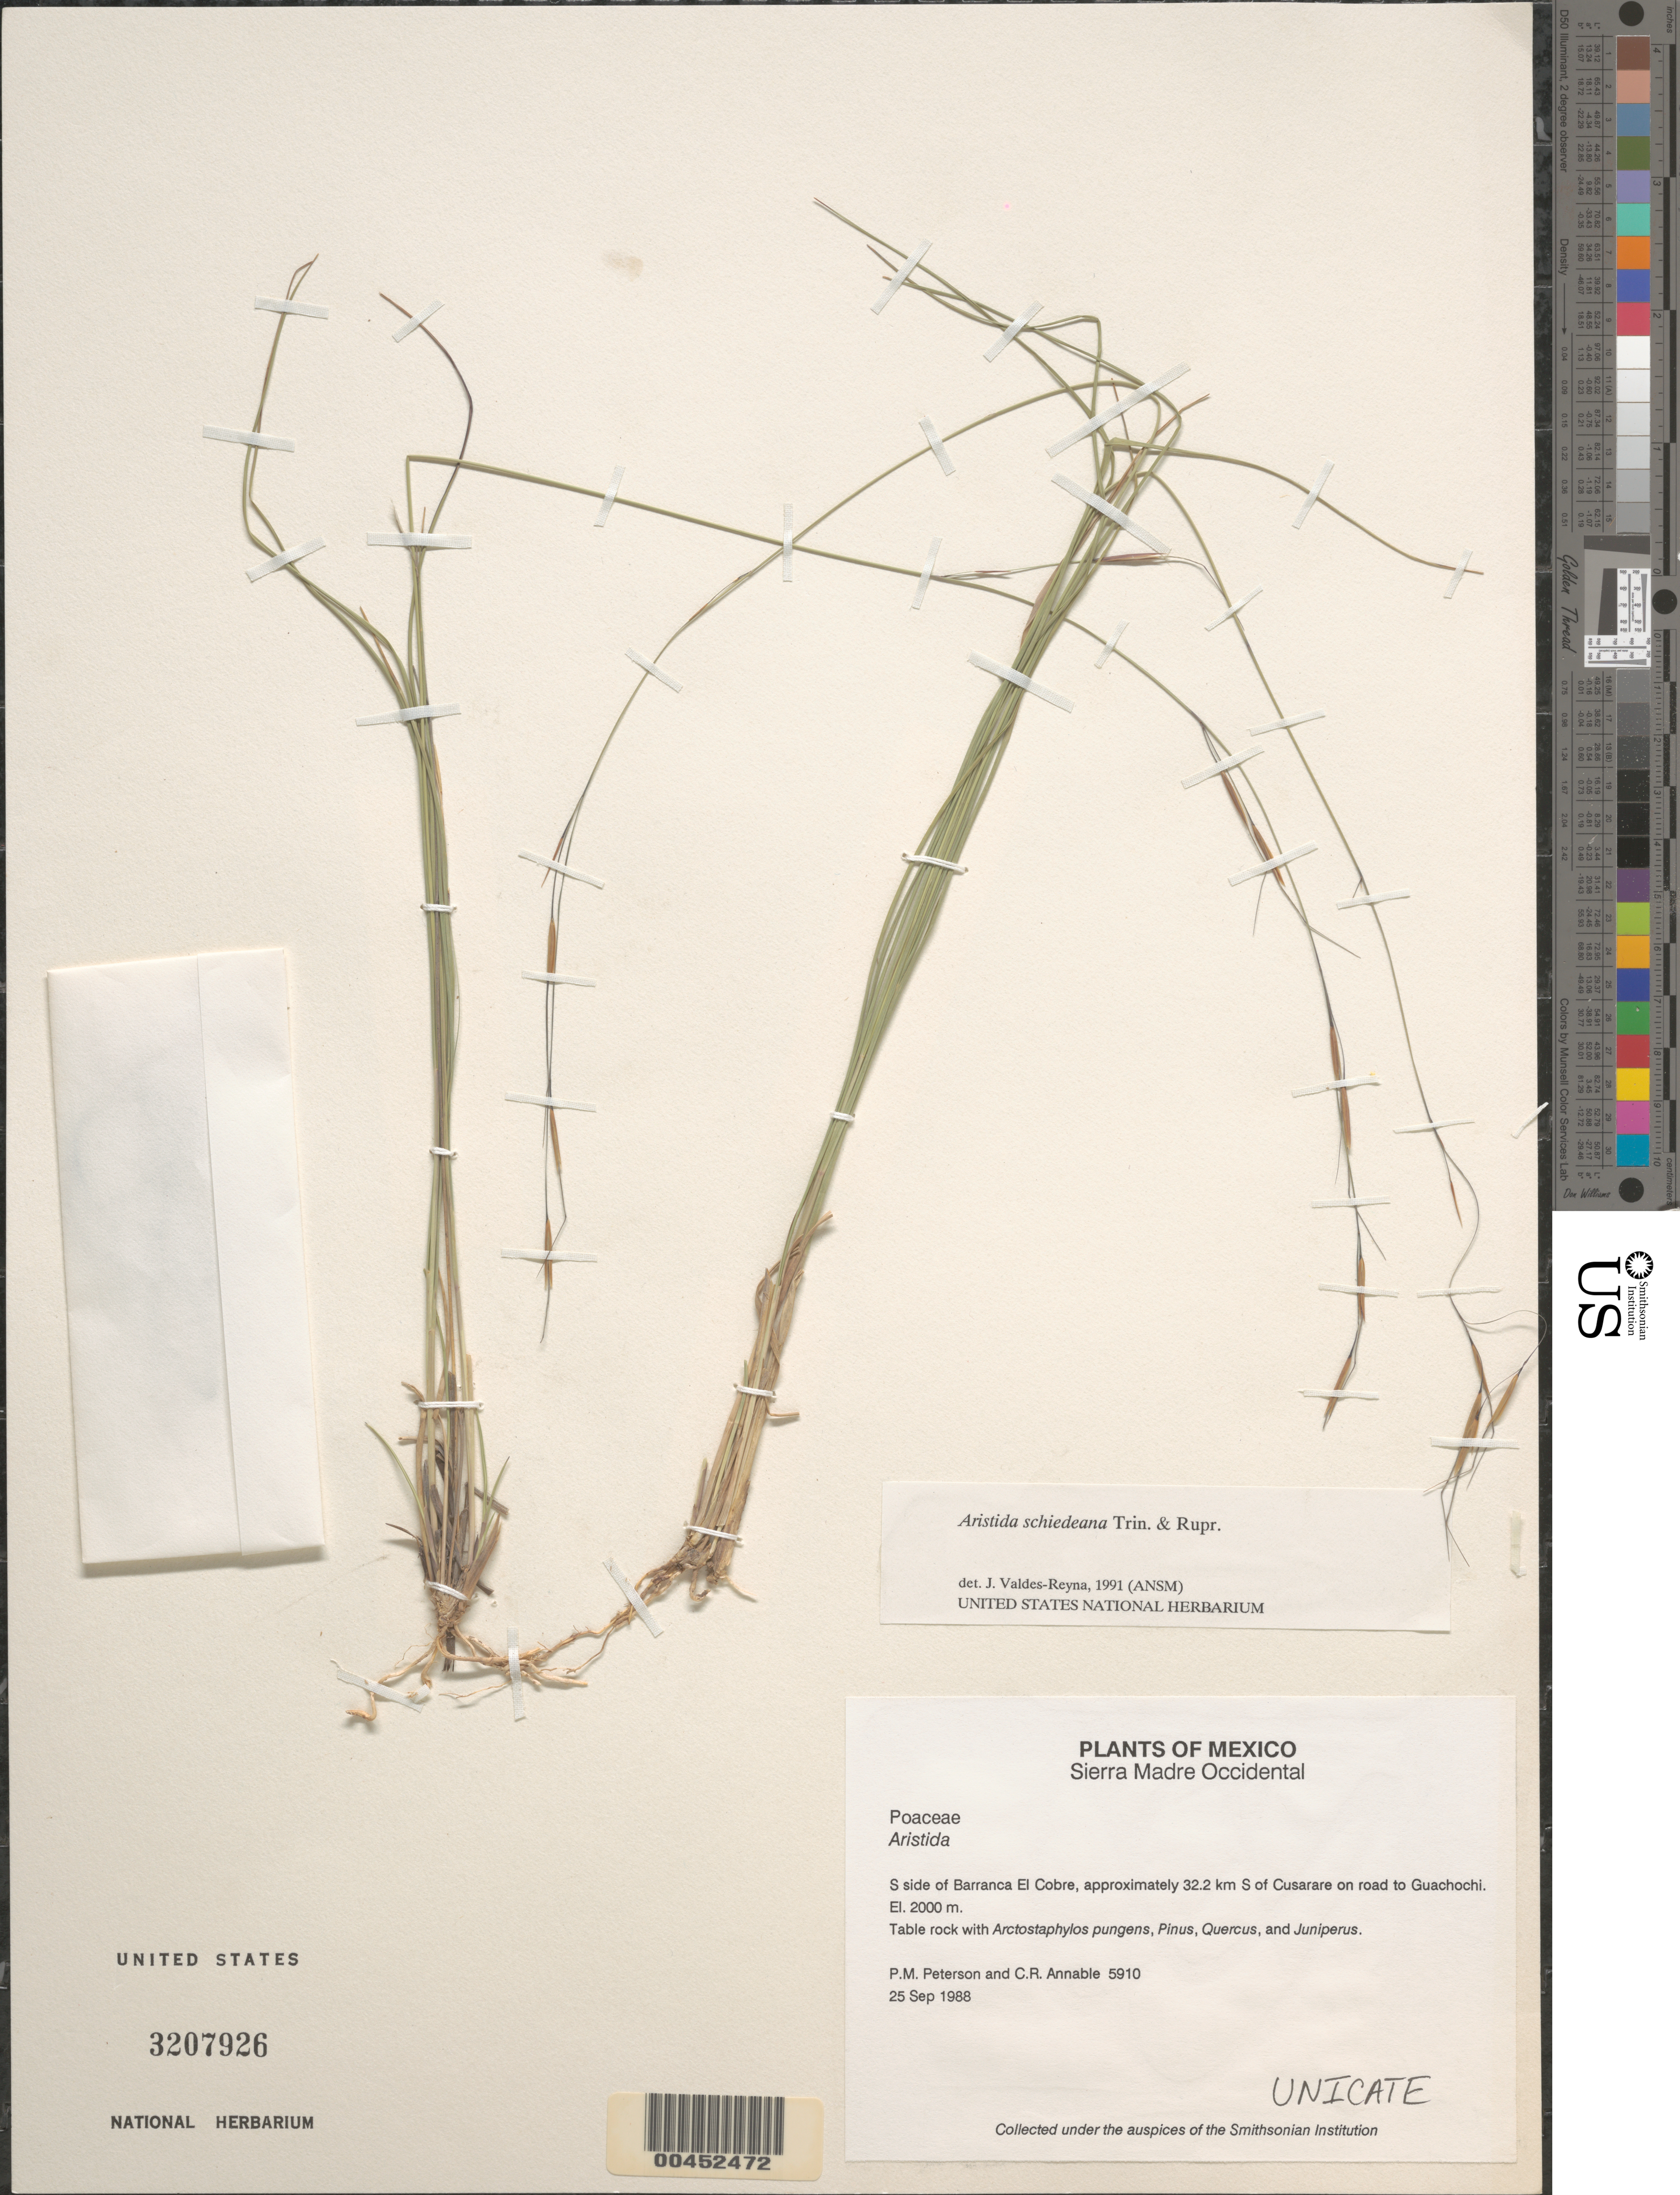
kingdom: Plantae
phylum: Tracheophyta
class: Liliopsida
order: Poales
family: Poaceae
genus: Aristida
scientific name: Aristida schiedeana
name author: Trin. & Rupr.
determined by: Valdés-Reyna, Jesús, (ANSM), Universidad Autonoma Agraria Antonio Narro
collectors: P. M. Peterson & C. R. Annable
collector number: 05910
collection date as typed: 25 Sep 1988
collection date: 1988-09-25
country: Mexico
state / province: Chihuahua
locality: S side of Barranca El Cobre, approximately 32.2 km S of Cusarare on road to Guachochi.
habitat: Table rock with Arctostaphylos pungens, Pinus, Quercus, and Juniperus.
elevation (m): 2000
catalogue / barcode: US 3207926